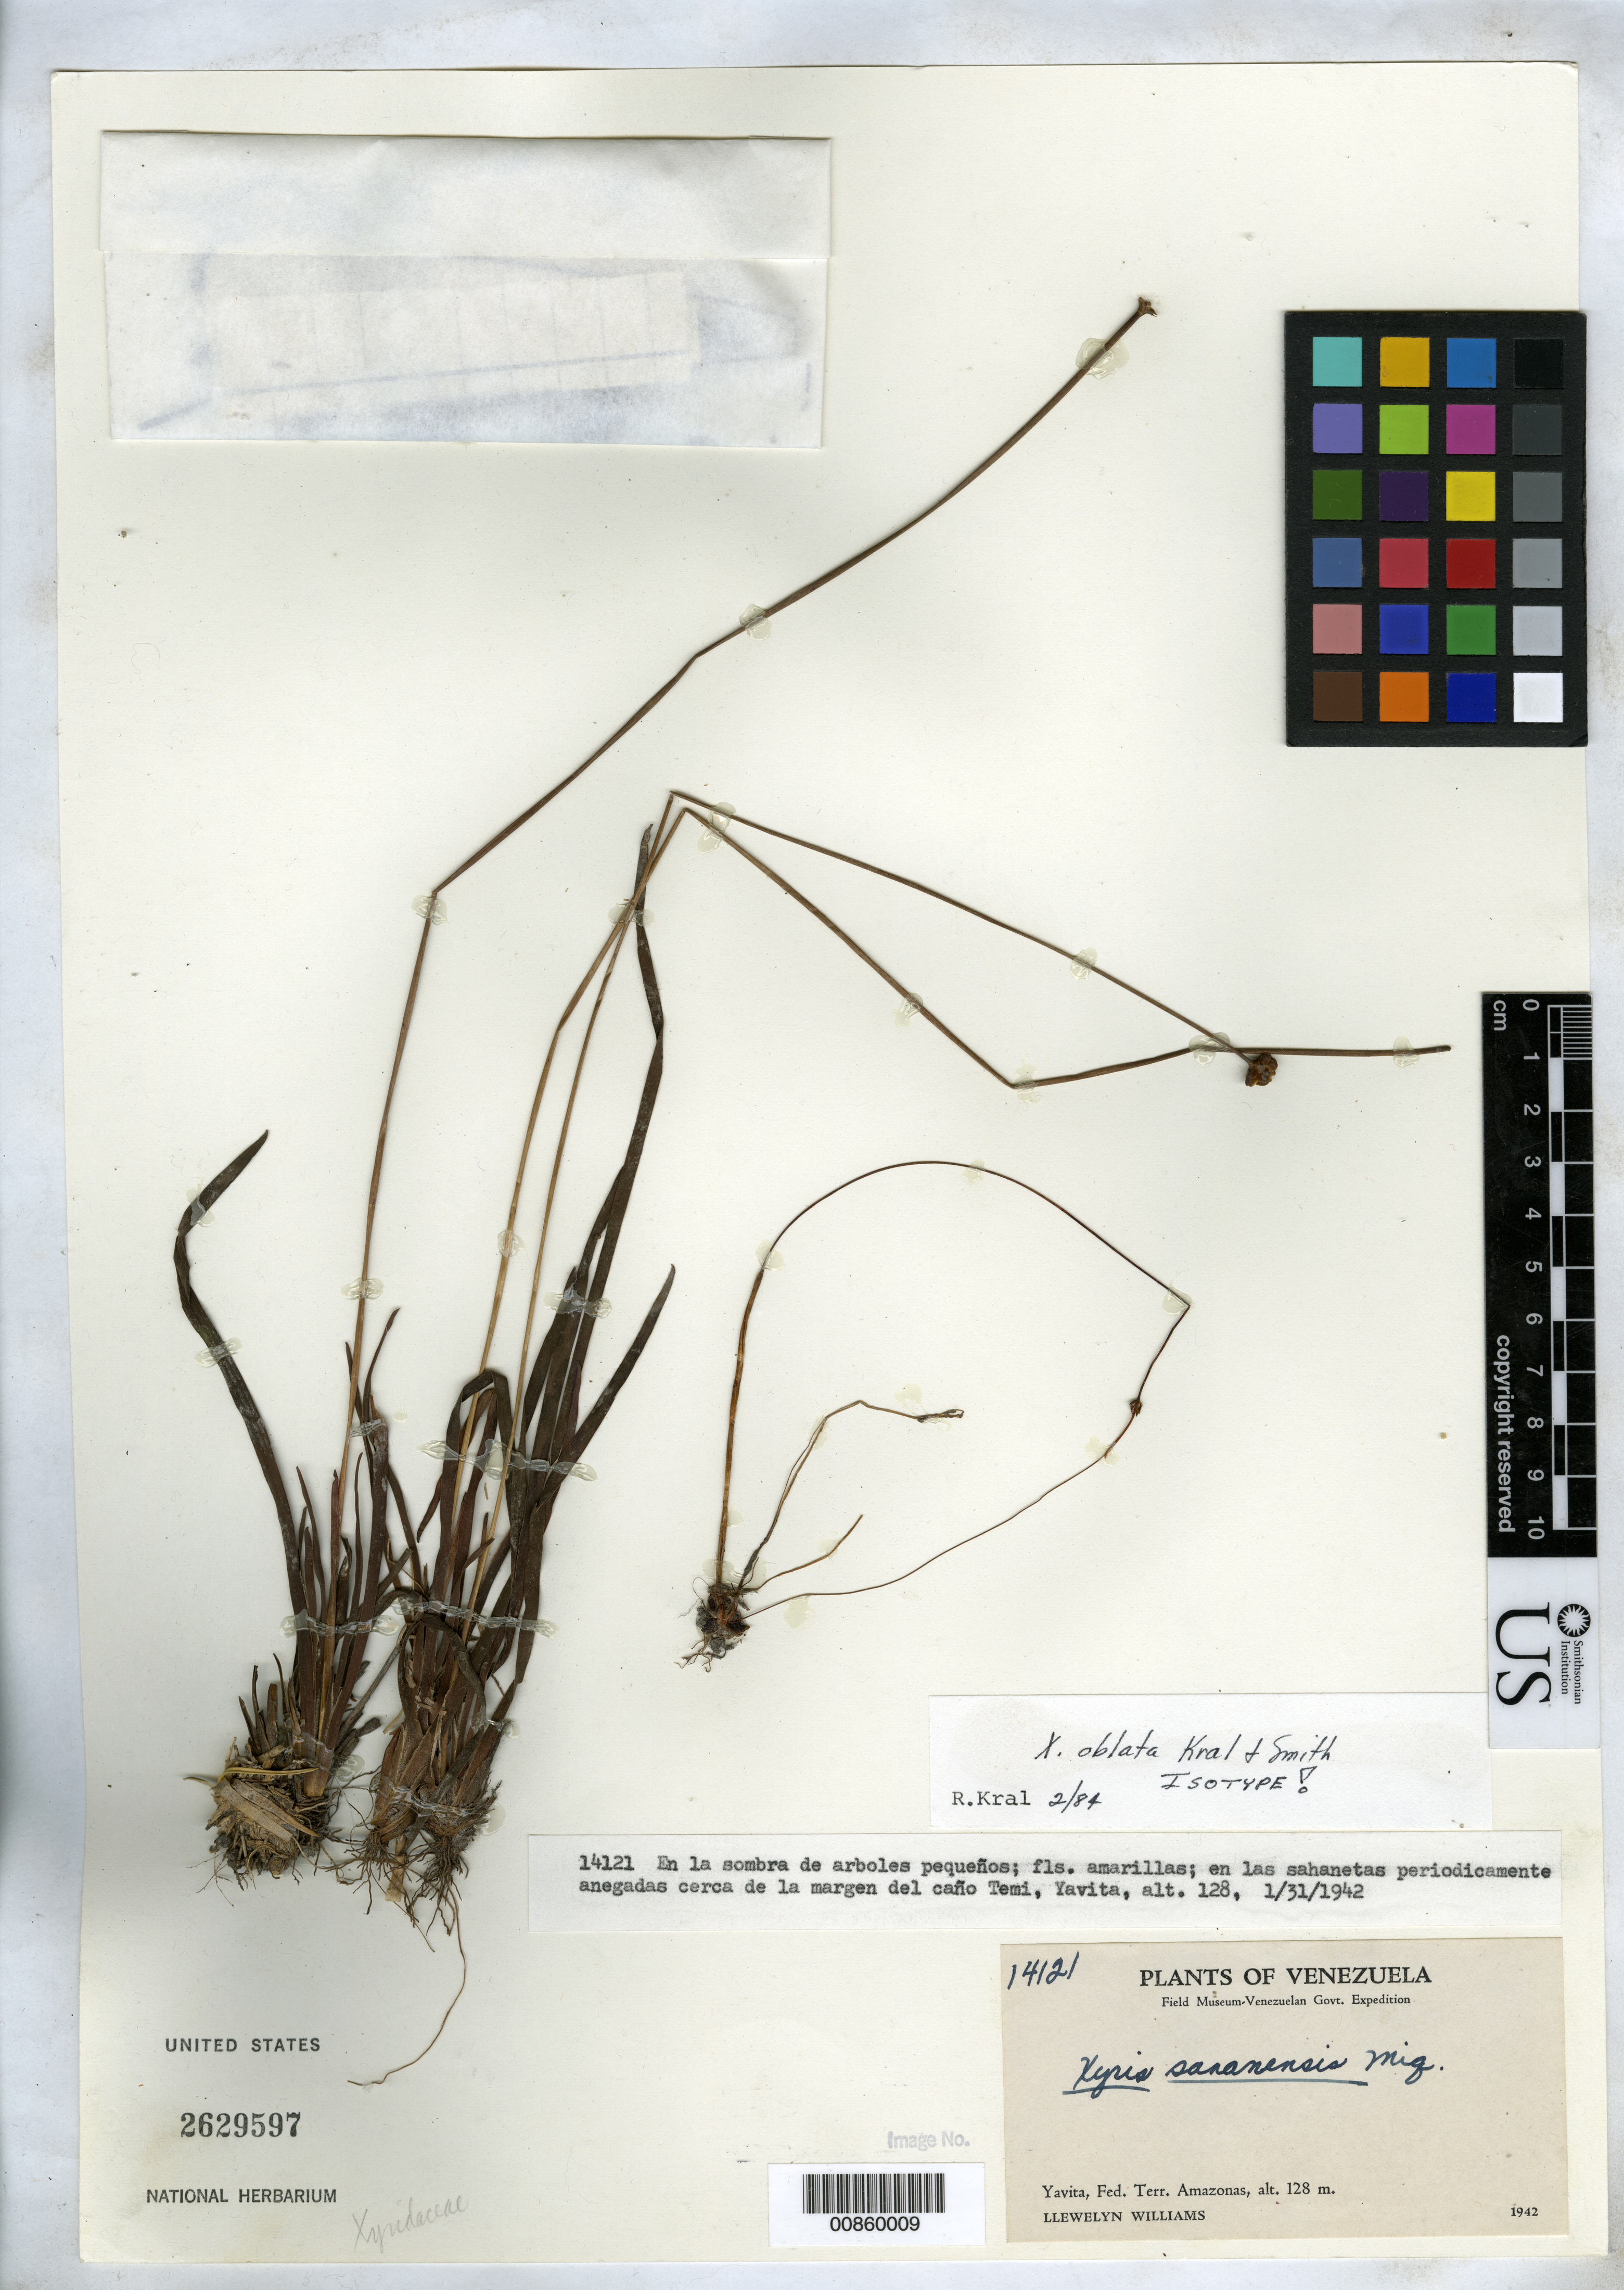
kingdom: Plantae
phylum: Tracheophyta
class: Liliopsida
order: Poales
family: Xyridaceae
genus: Xyris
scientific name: Xyris oblata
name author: Kral & L.B. Sm.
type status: Isotype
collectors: Ll. Williams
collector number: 14121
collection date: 1942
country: Venezuela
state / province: Amazonas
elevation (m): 128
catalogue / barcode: US 2629597